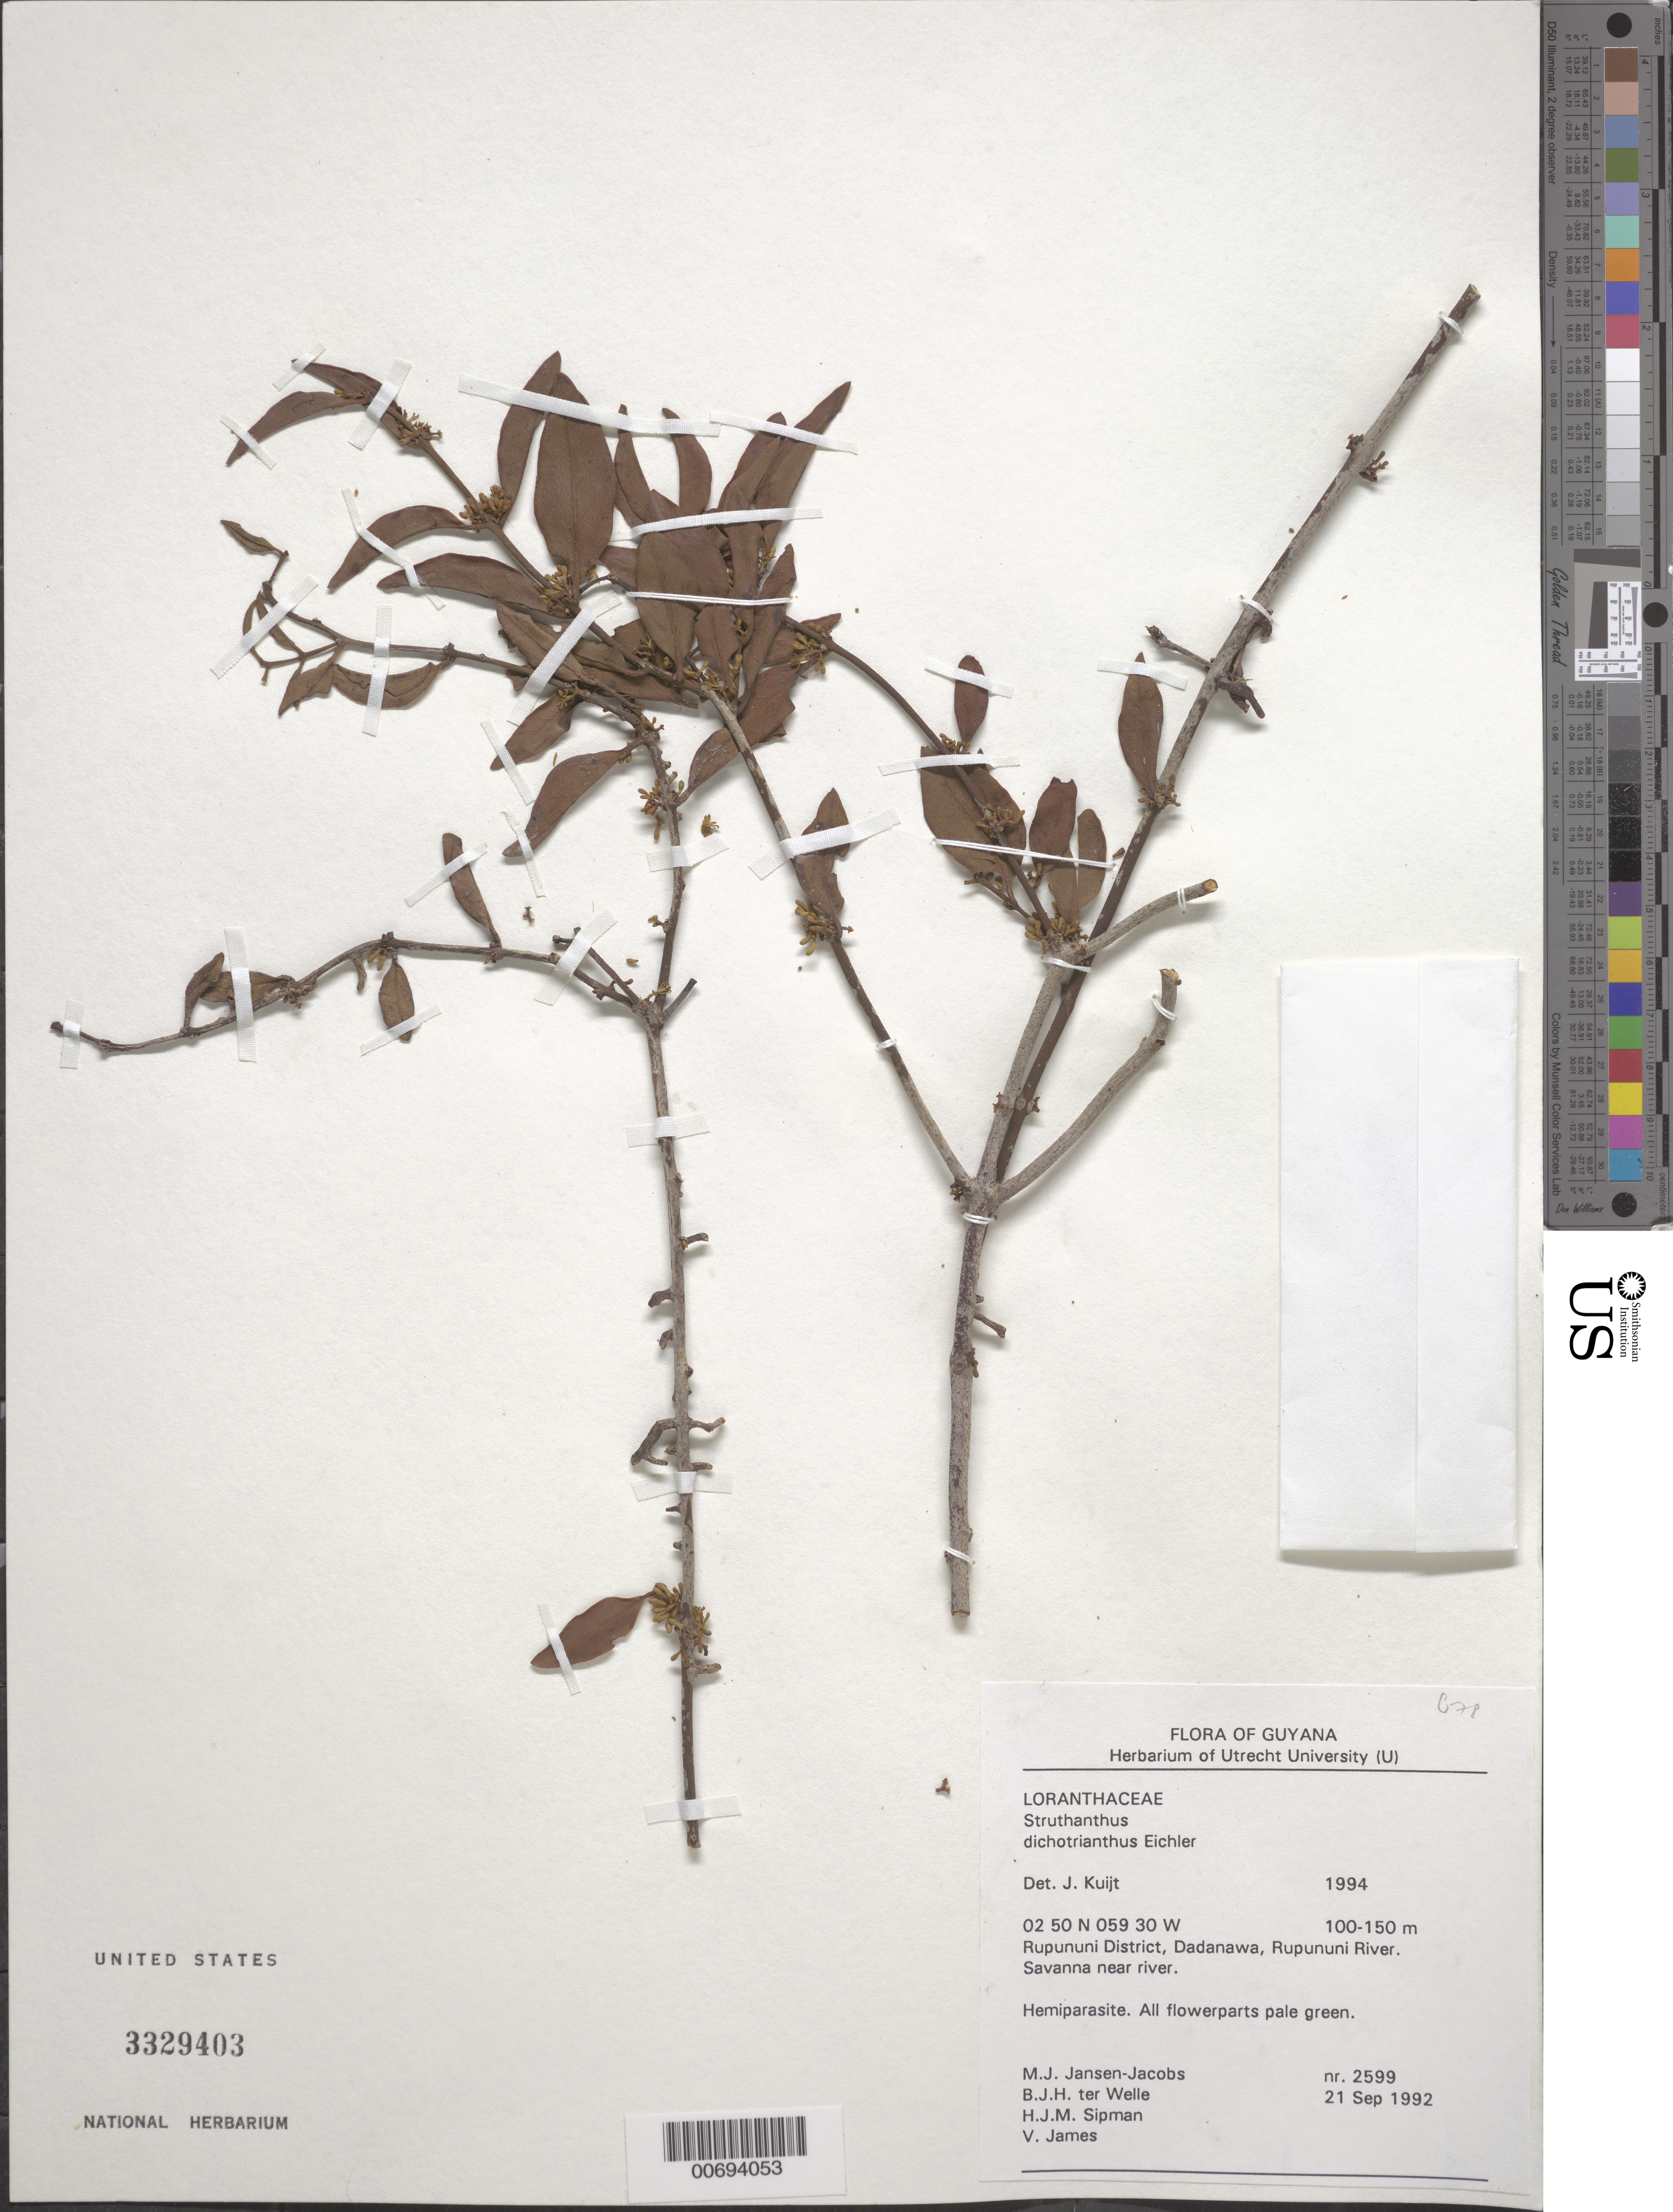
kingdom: Plantae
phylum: Tracheophyta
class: Magnoliopsida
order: Santalales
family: Loranthaceae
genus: Struthanthus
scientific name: Struthanthus dichotrianthus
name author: Eichler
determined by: Kuijt, Job, (CANADA)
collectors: M. J. Jansen-Jacobs, B. Welle, H. J. M. Sipman & V. James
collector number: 2599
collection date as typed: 21-Sep-92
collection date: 1992-09-21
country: Guyana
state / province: U. Takutu-U. Essequibo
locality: Arakwai, 6 km S of Dadanawa, Rupununi District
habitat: Savanna near river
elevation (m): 100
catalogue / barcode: US 3329403